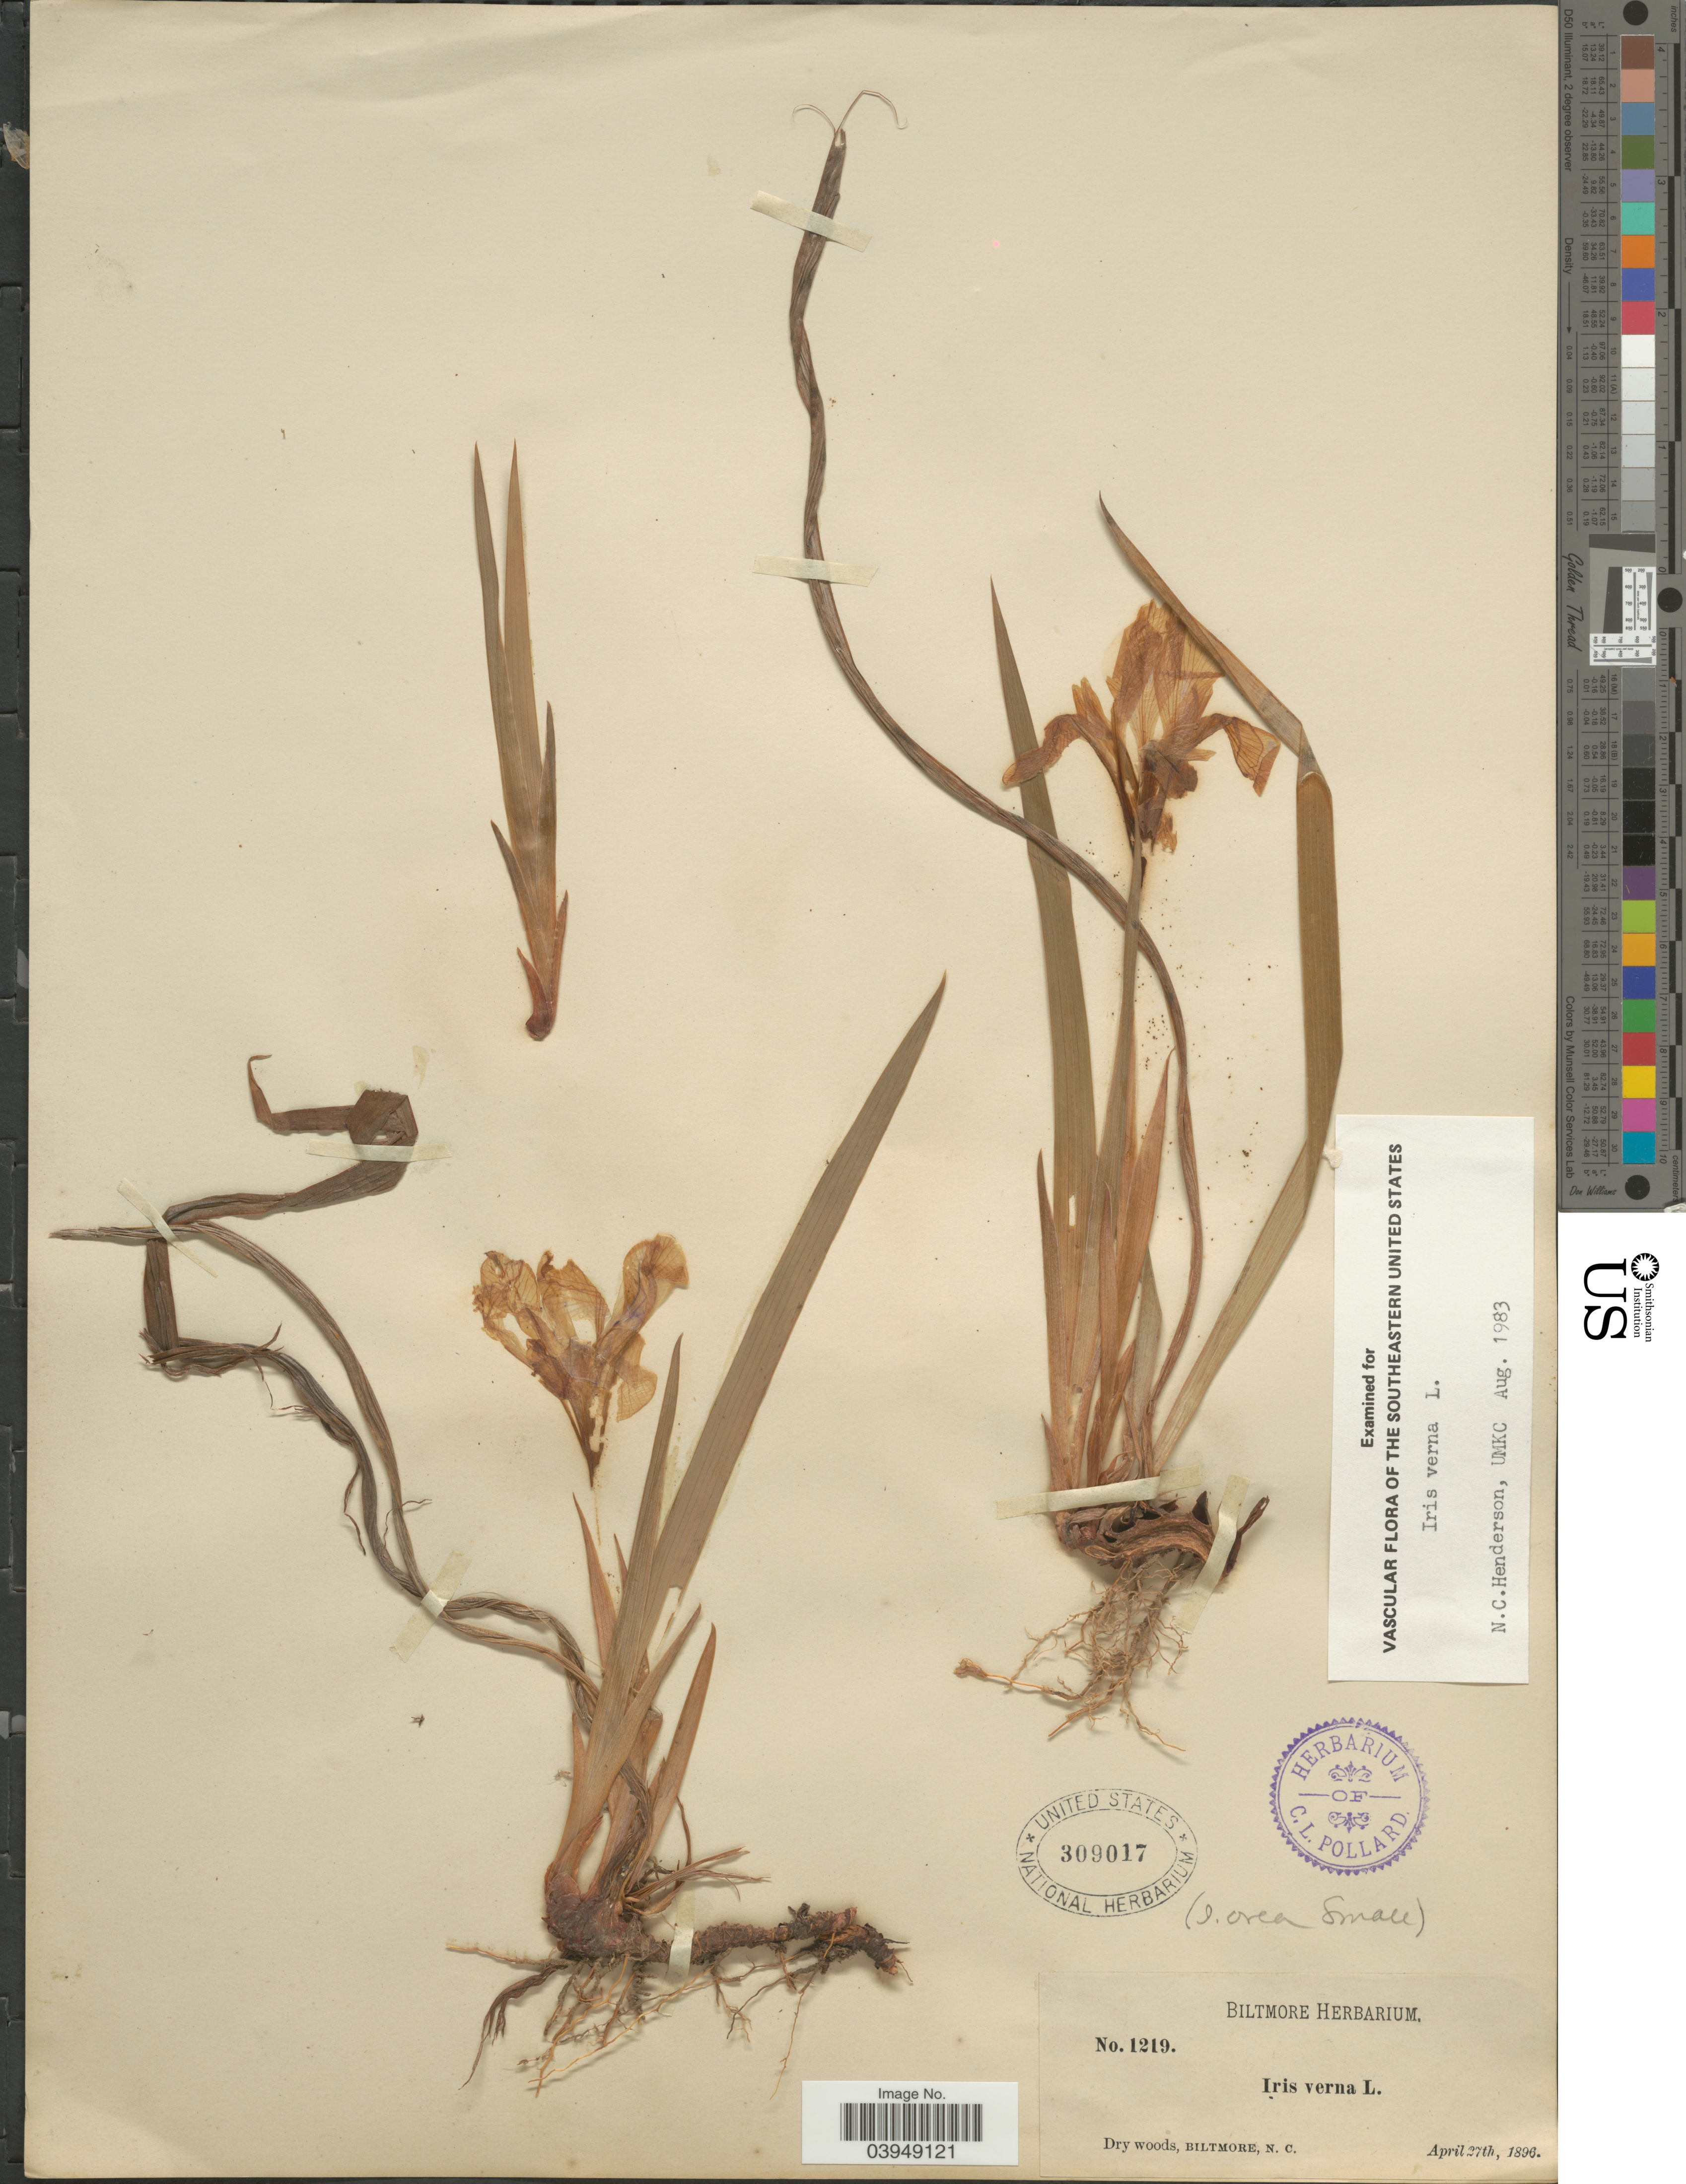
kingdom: Plantae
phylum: Tracheophyta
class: Liliopsida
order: Asparagales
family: Iridaceae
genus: Iris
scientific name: Iris verna var. smalliana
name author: Fernald ex M.E. Edwards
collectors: ex herb. Biltmore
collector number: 1219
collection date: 1896-04-27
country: United States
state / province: North Carolina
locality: Dry woods, Biltmore.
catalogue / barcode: US 309017